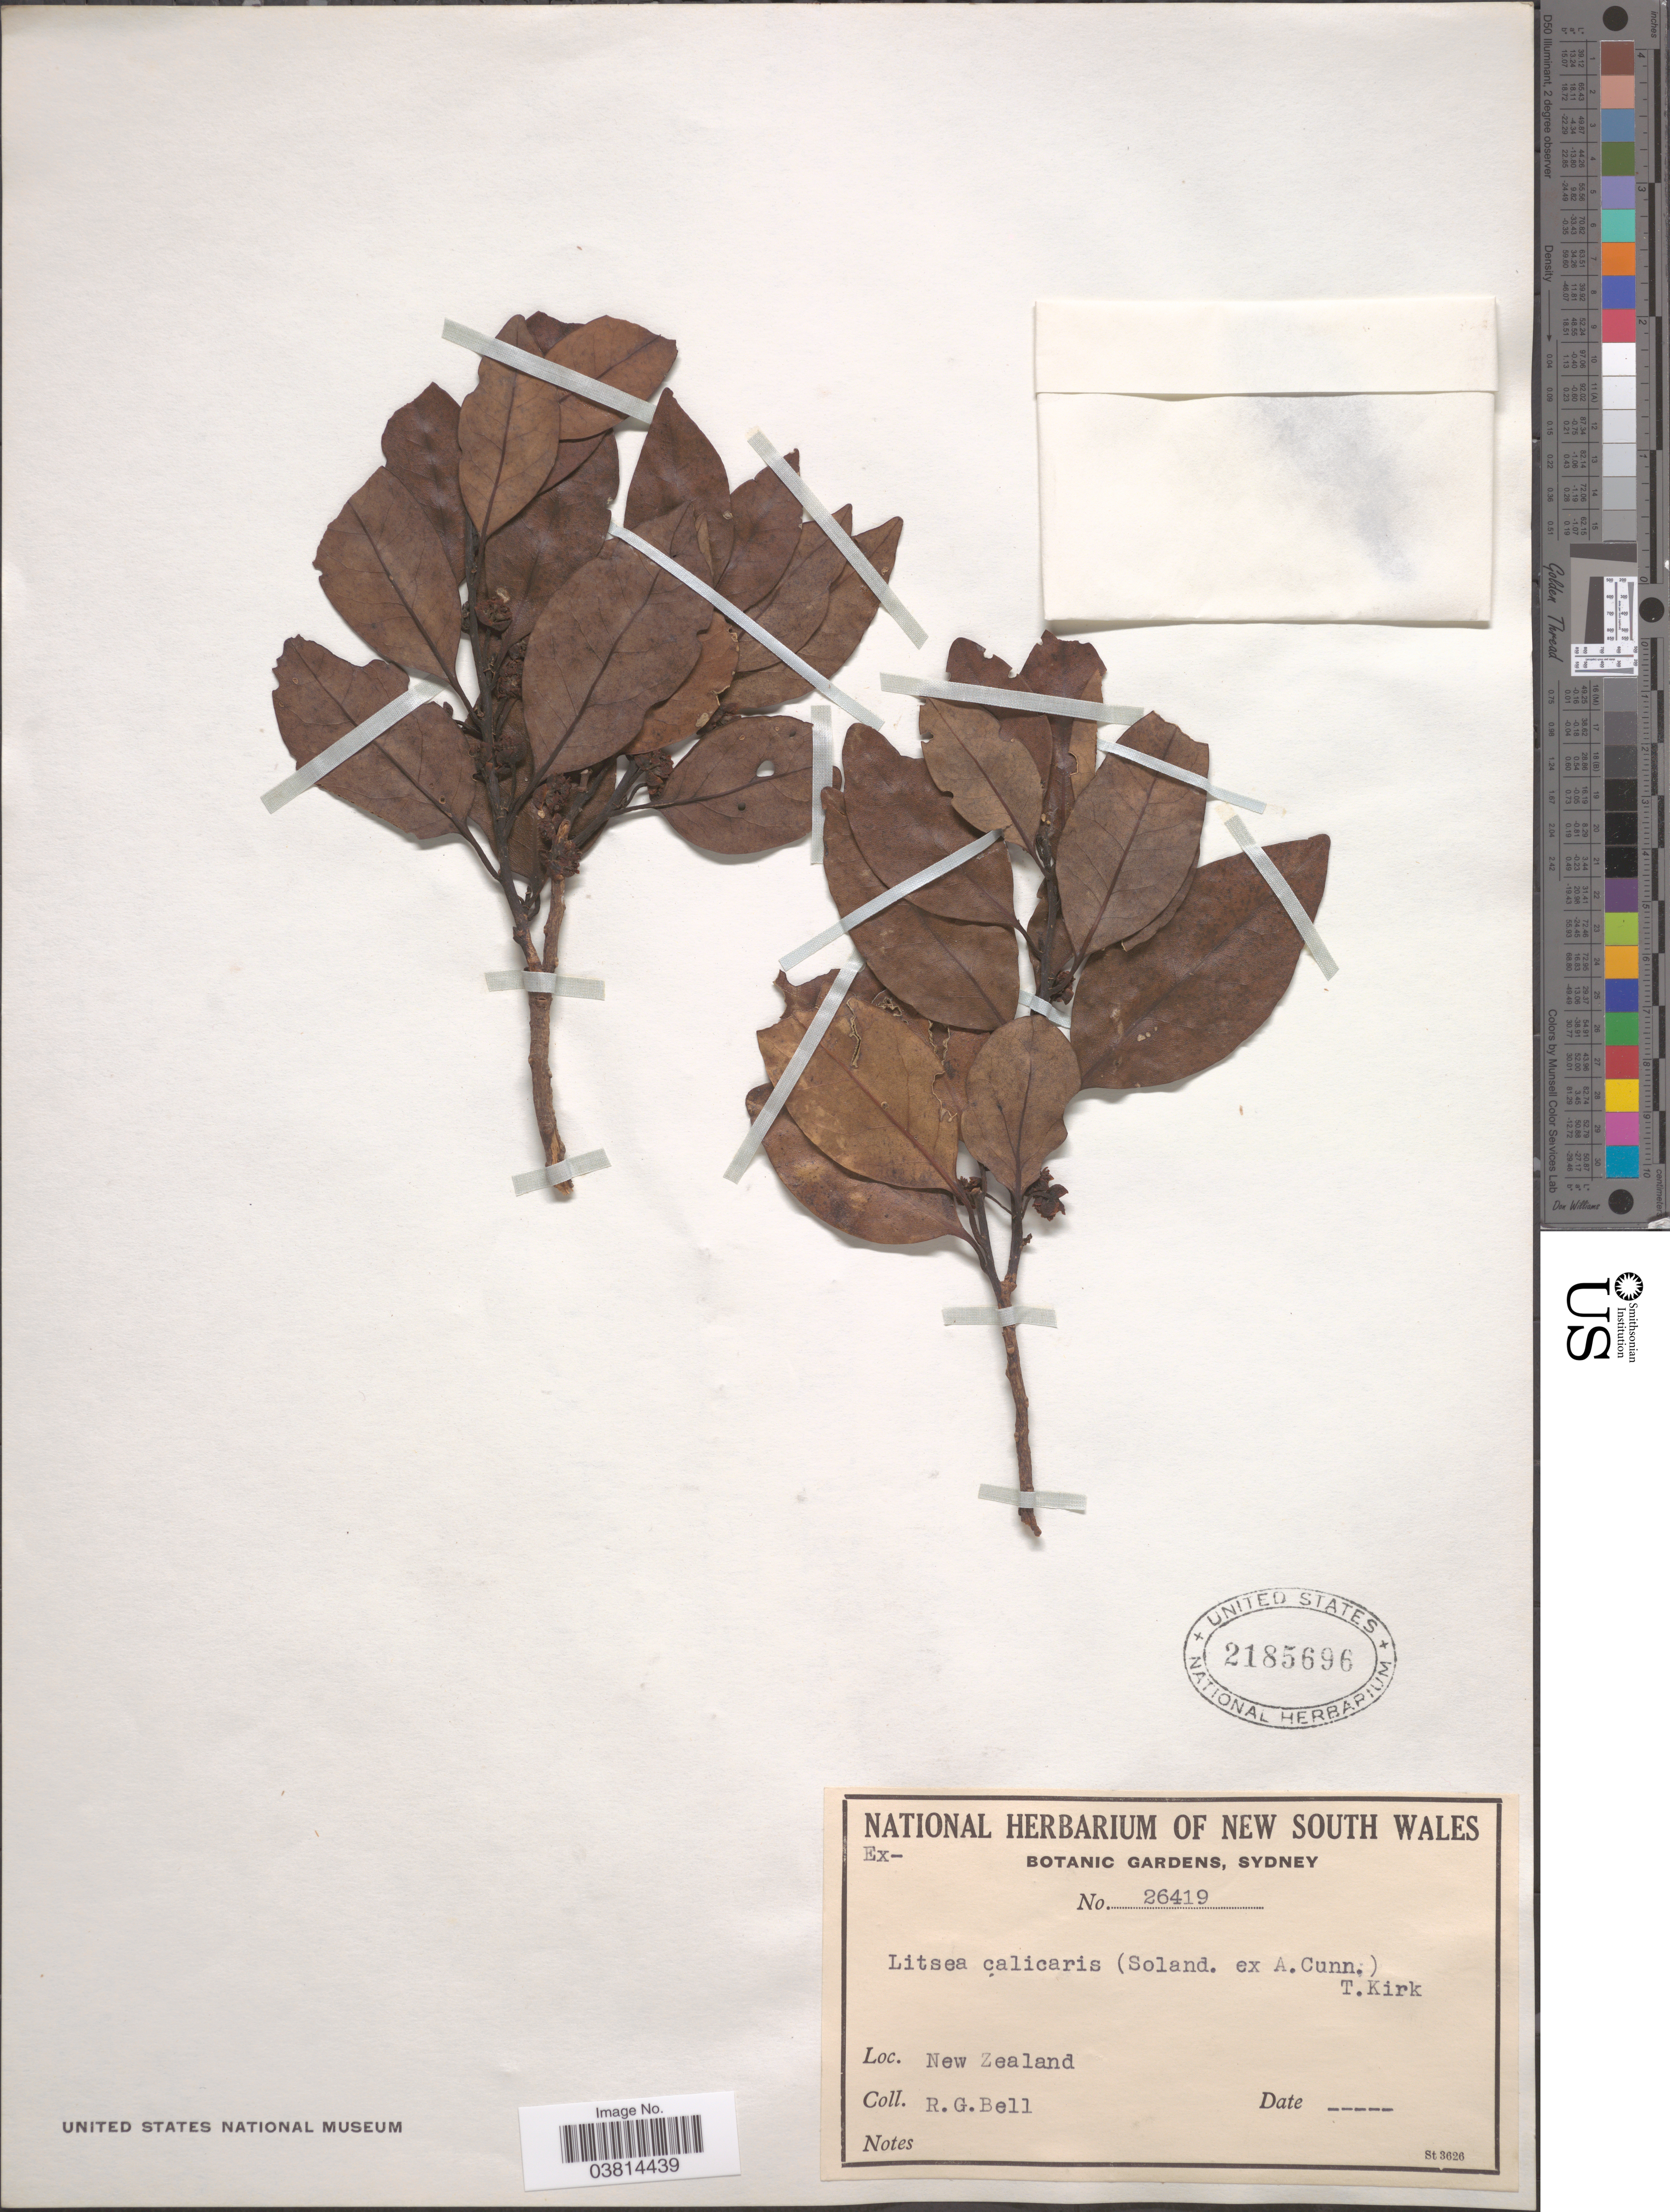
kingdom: Plantae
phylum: Tracheophyta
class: Magnoliopsida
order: Laurales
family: Lauraceae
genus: Litsea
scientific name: Litsea calicaris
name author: Kirk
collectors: C. R. Bell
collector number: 26419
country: New Zealand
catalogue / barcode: US 2185696